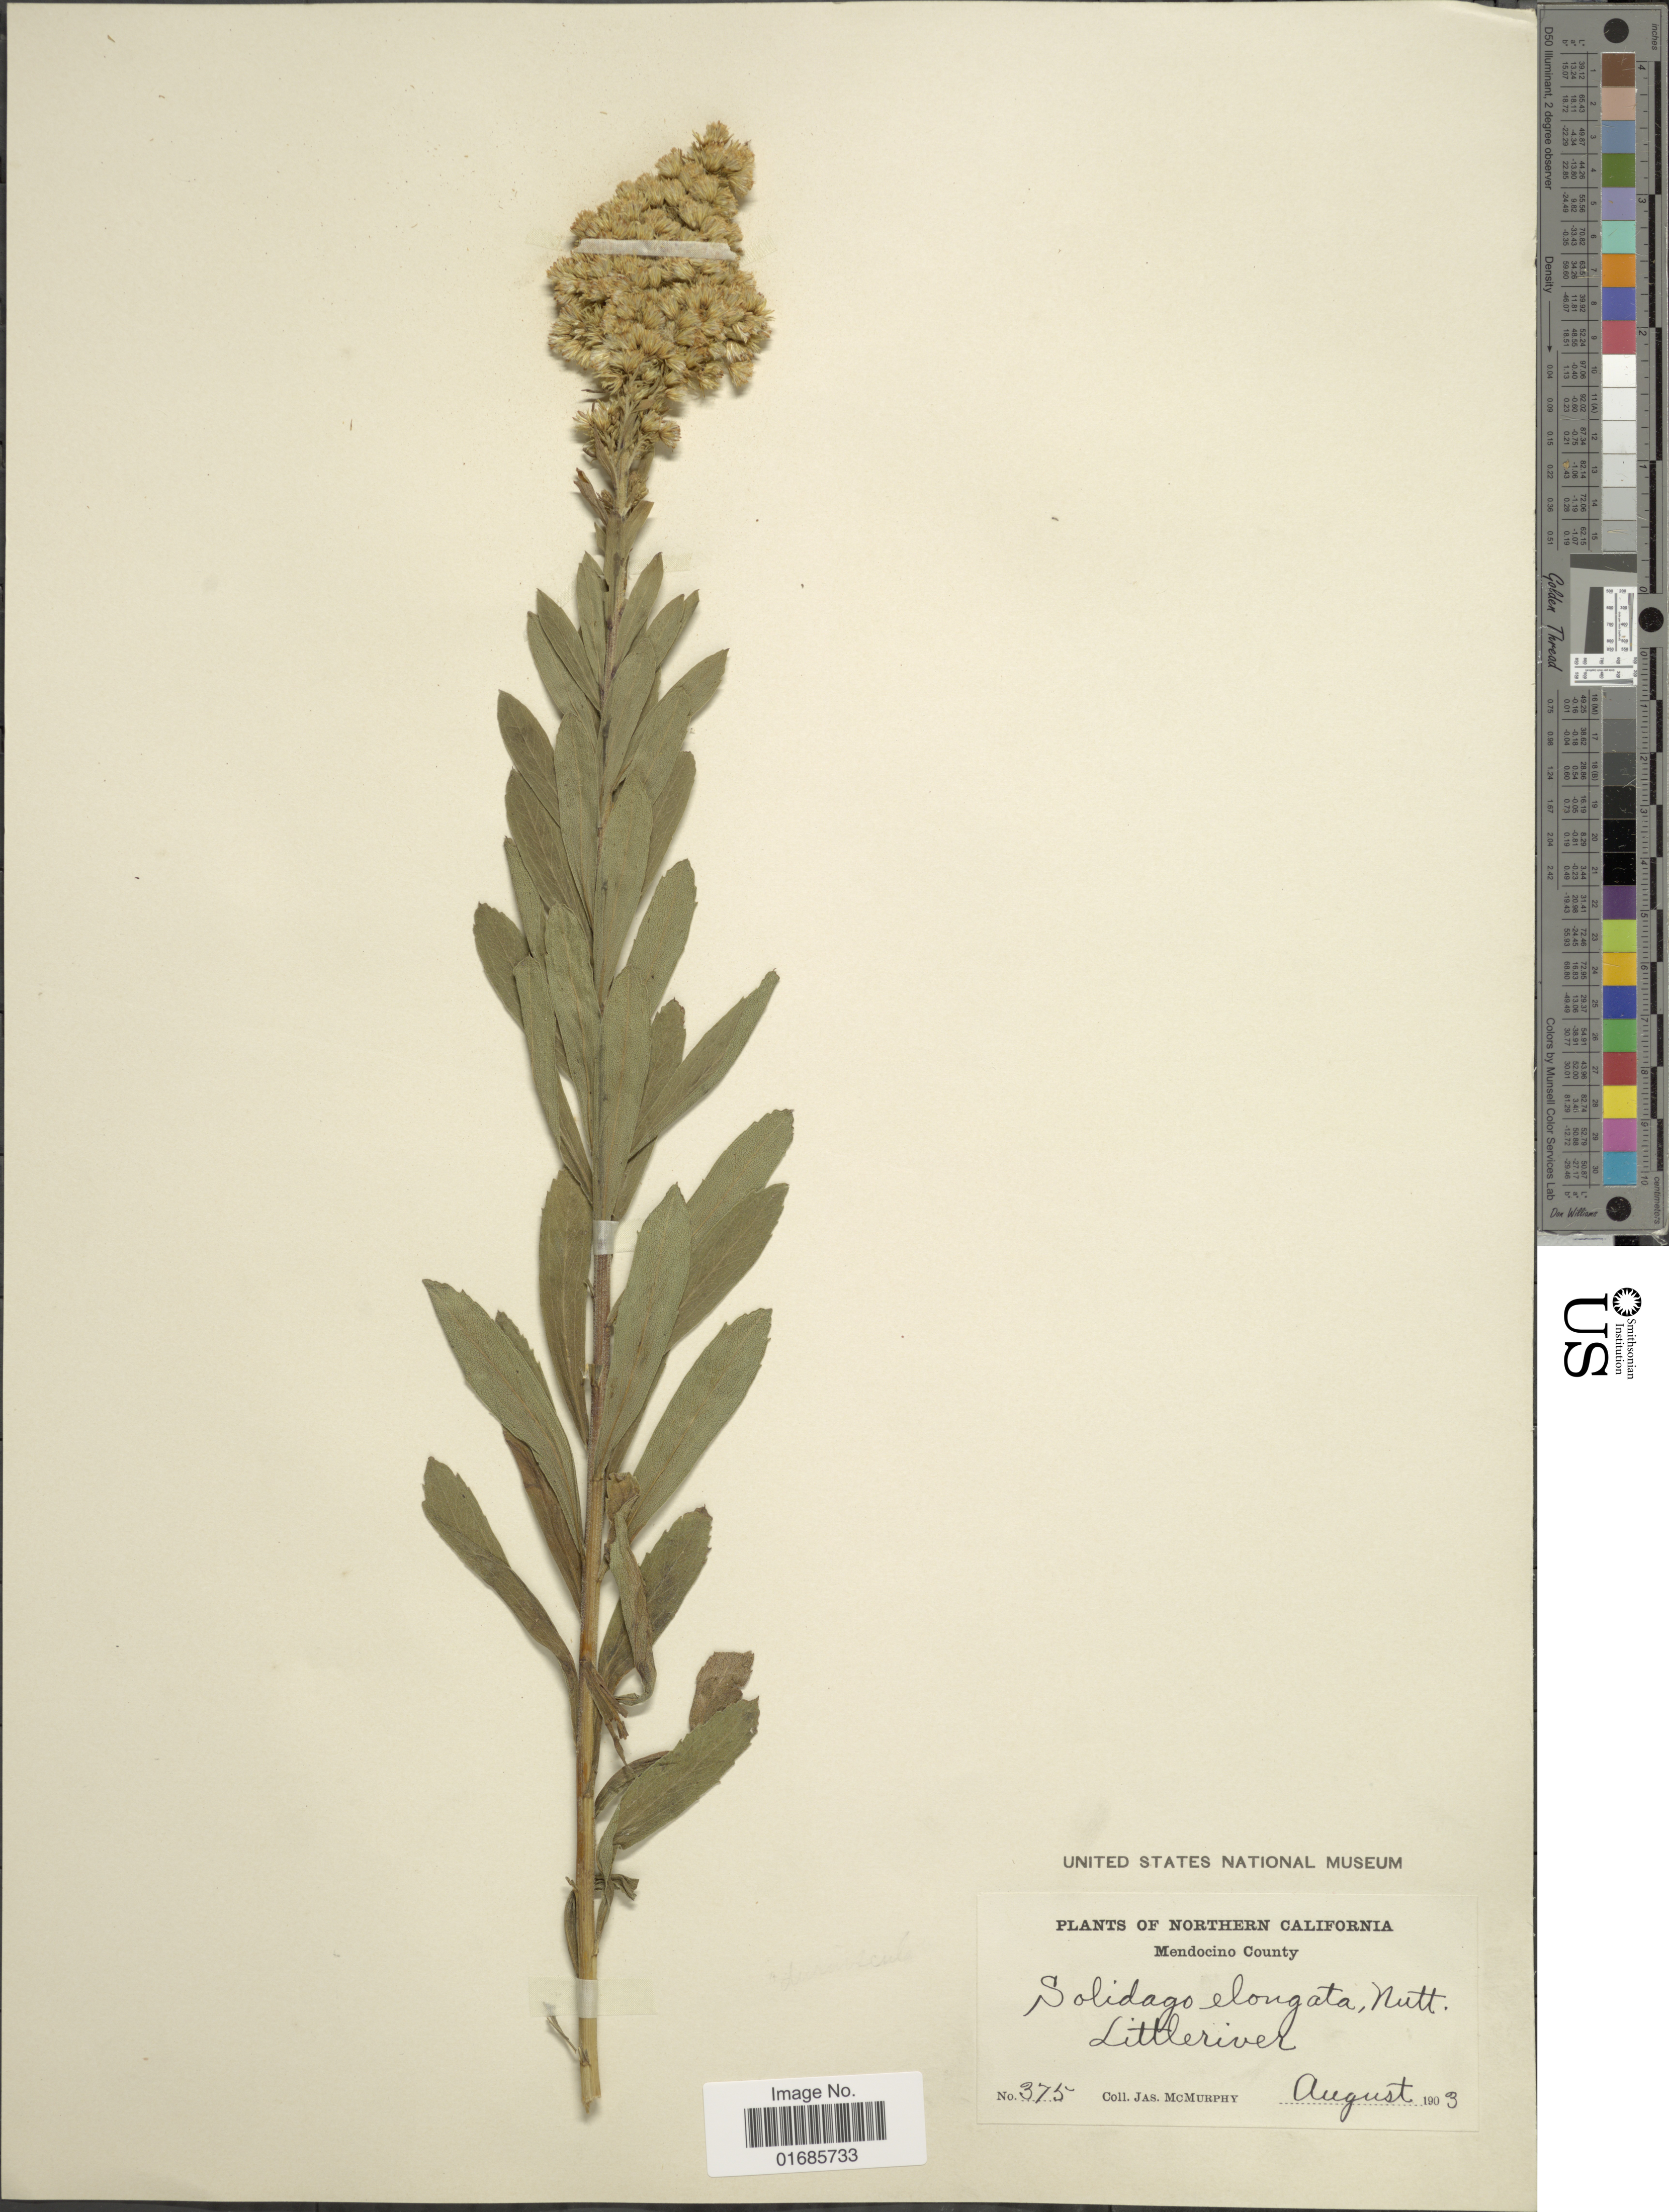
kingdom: Plantae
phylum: Tracheophyta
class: Magnoliopsida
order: Asterales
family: Asteraceae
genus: Solidago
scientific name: Solidago canadensis var. salebrosa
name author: (Piper) M.E. Jones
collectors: J. McMurphy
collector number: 375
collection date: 1903-08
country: United States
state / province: California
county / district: Mendocino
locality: Northern California, Mendocino County, Littleriver